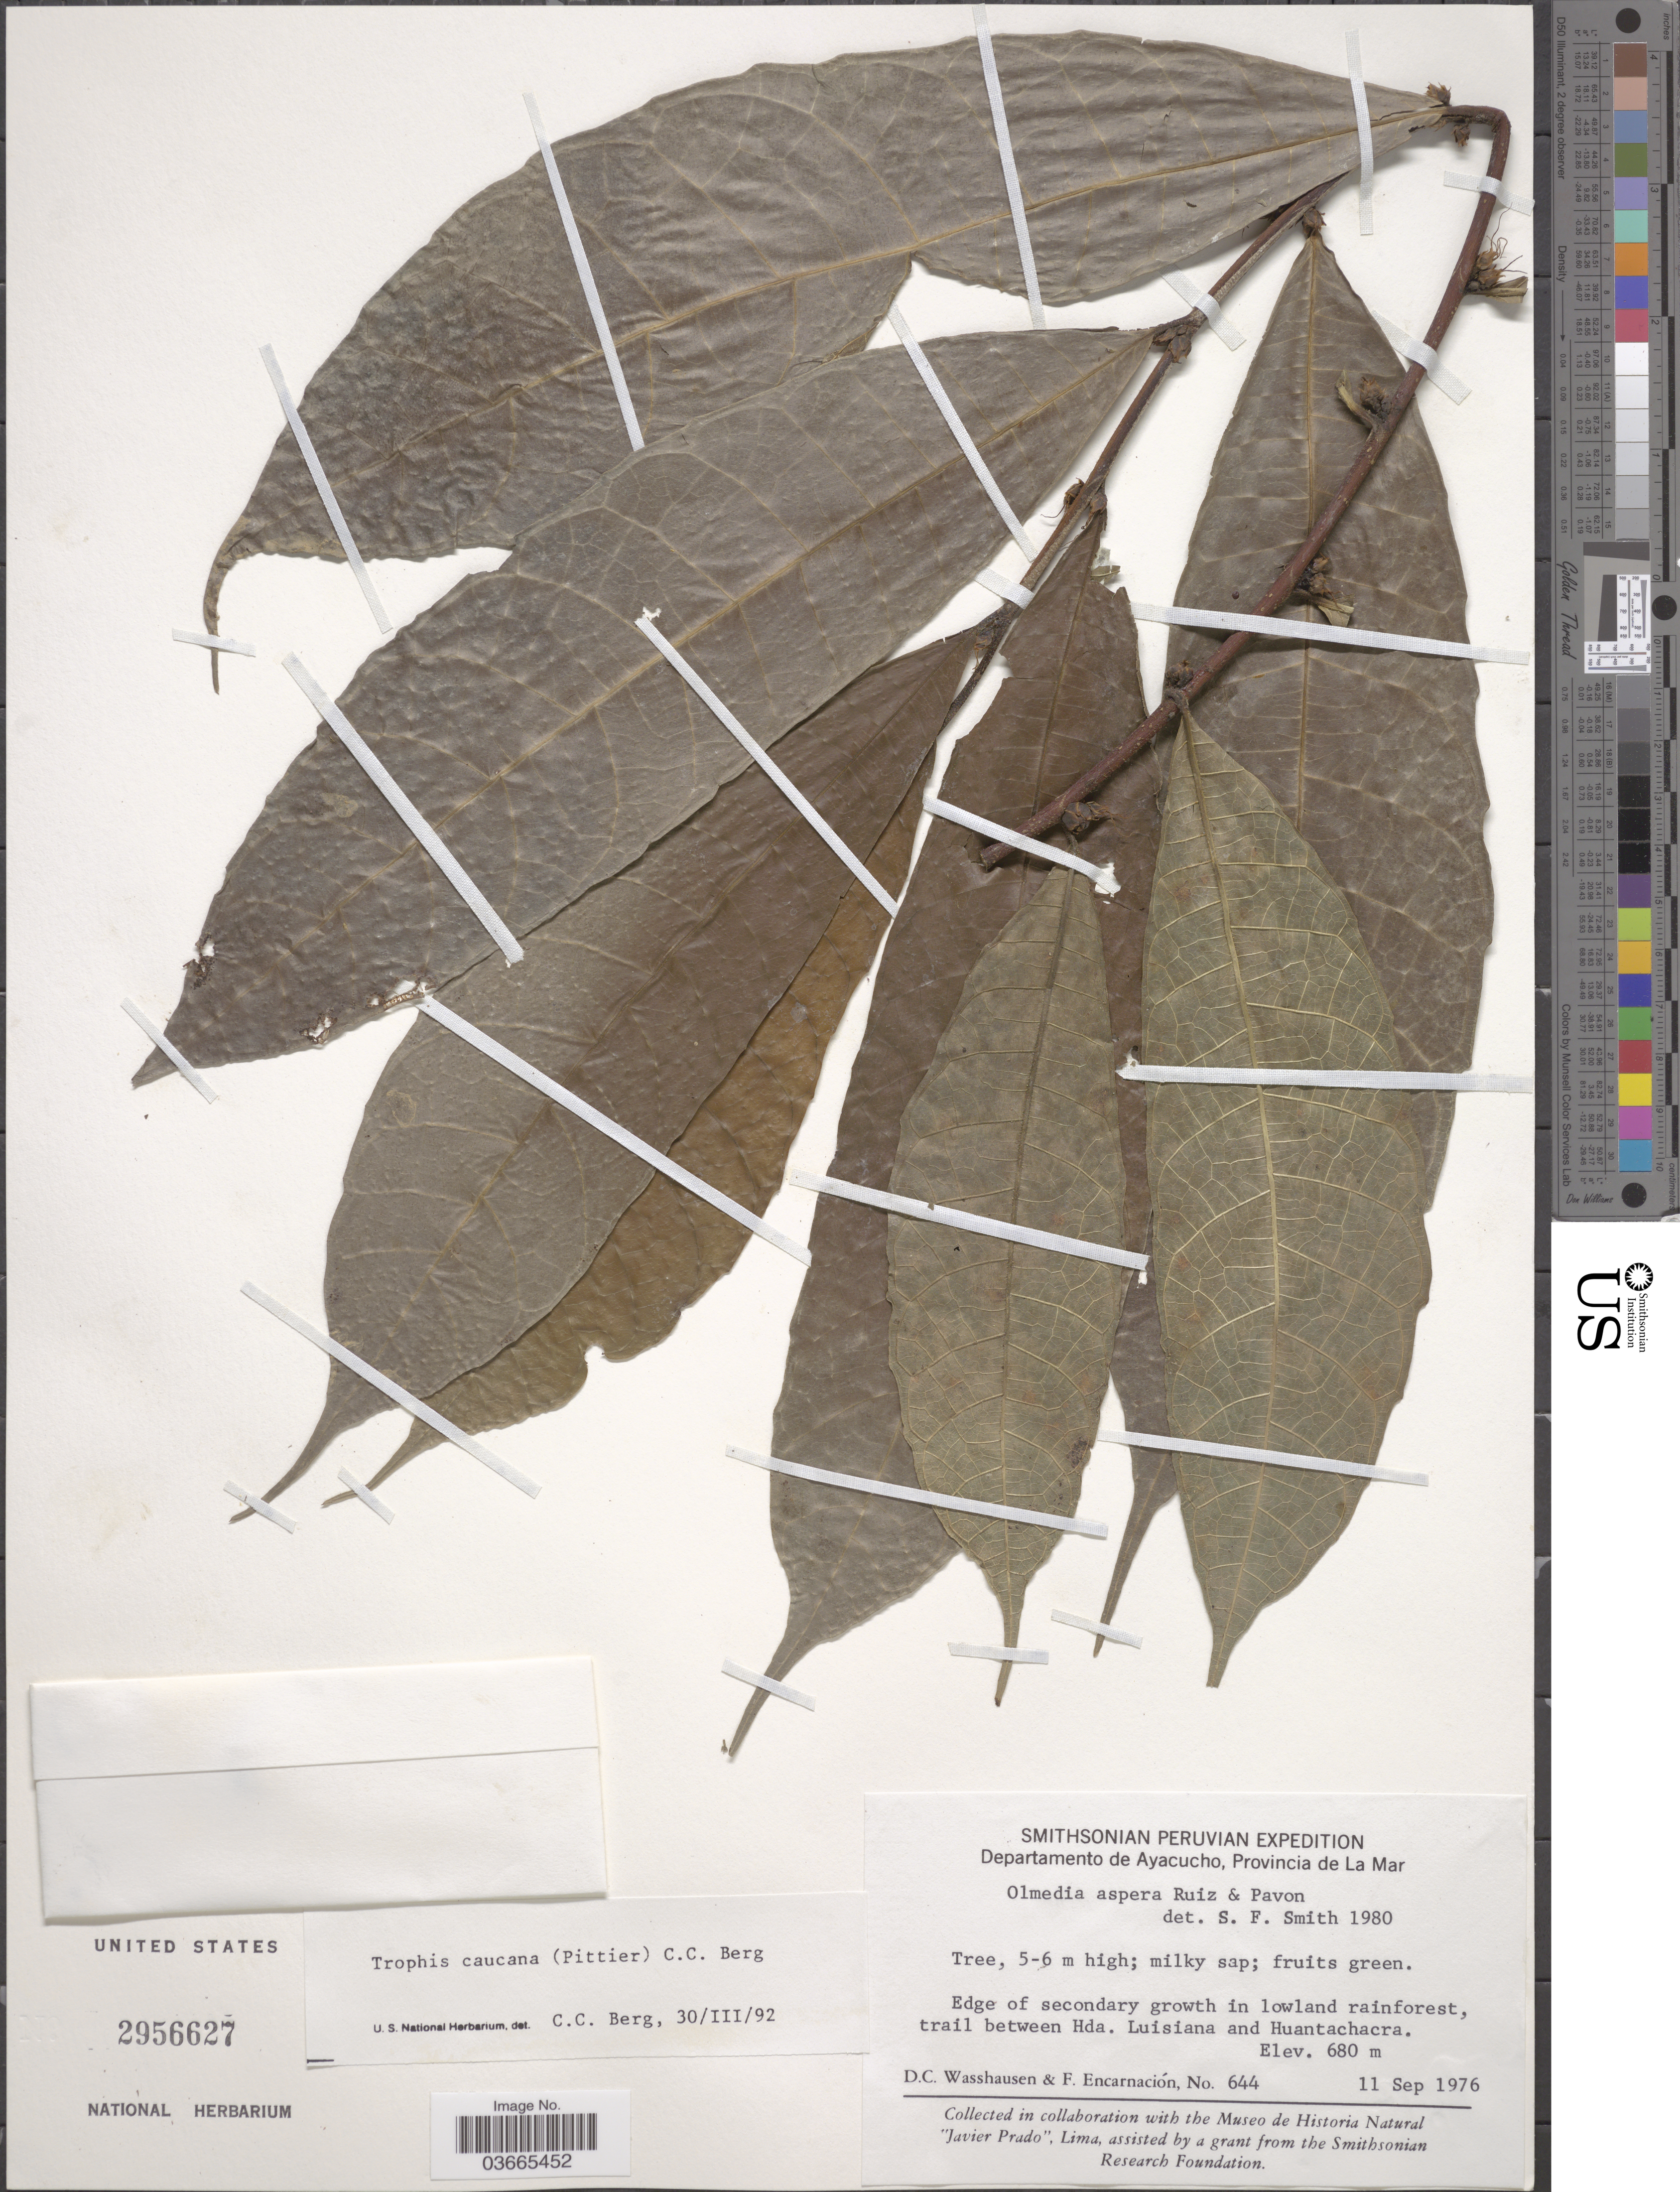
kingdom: Plantae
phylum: Tracheophyta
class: Magnoliopsida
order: Rosales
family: Moraceae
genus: Olmedia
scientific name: Olmedia aspera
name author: Ruiz & Pav.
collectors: D. C. Wasshausen & F. Encarnación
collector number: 644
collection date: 1976-09-11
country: Peru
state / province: Ayacucho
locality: Departamento de Ayacucho, Provincia de La Mar. Trail between Hda. Luisiana and Huantachacra.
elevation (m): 680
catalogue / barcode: US 2956627